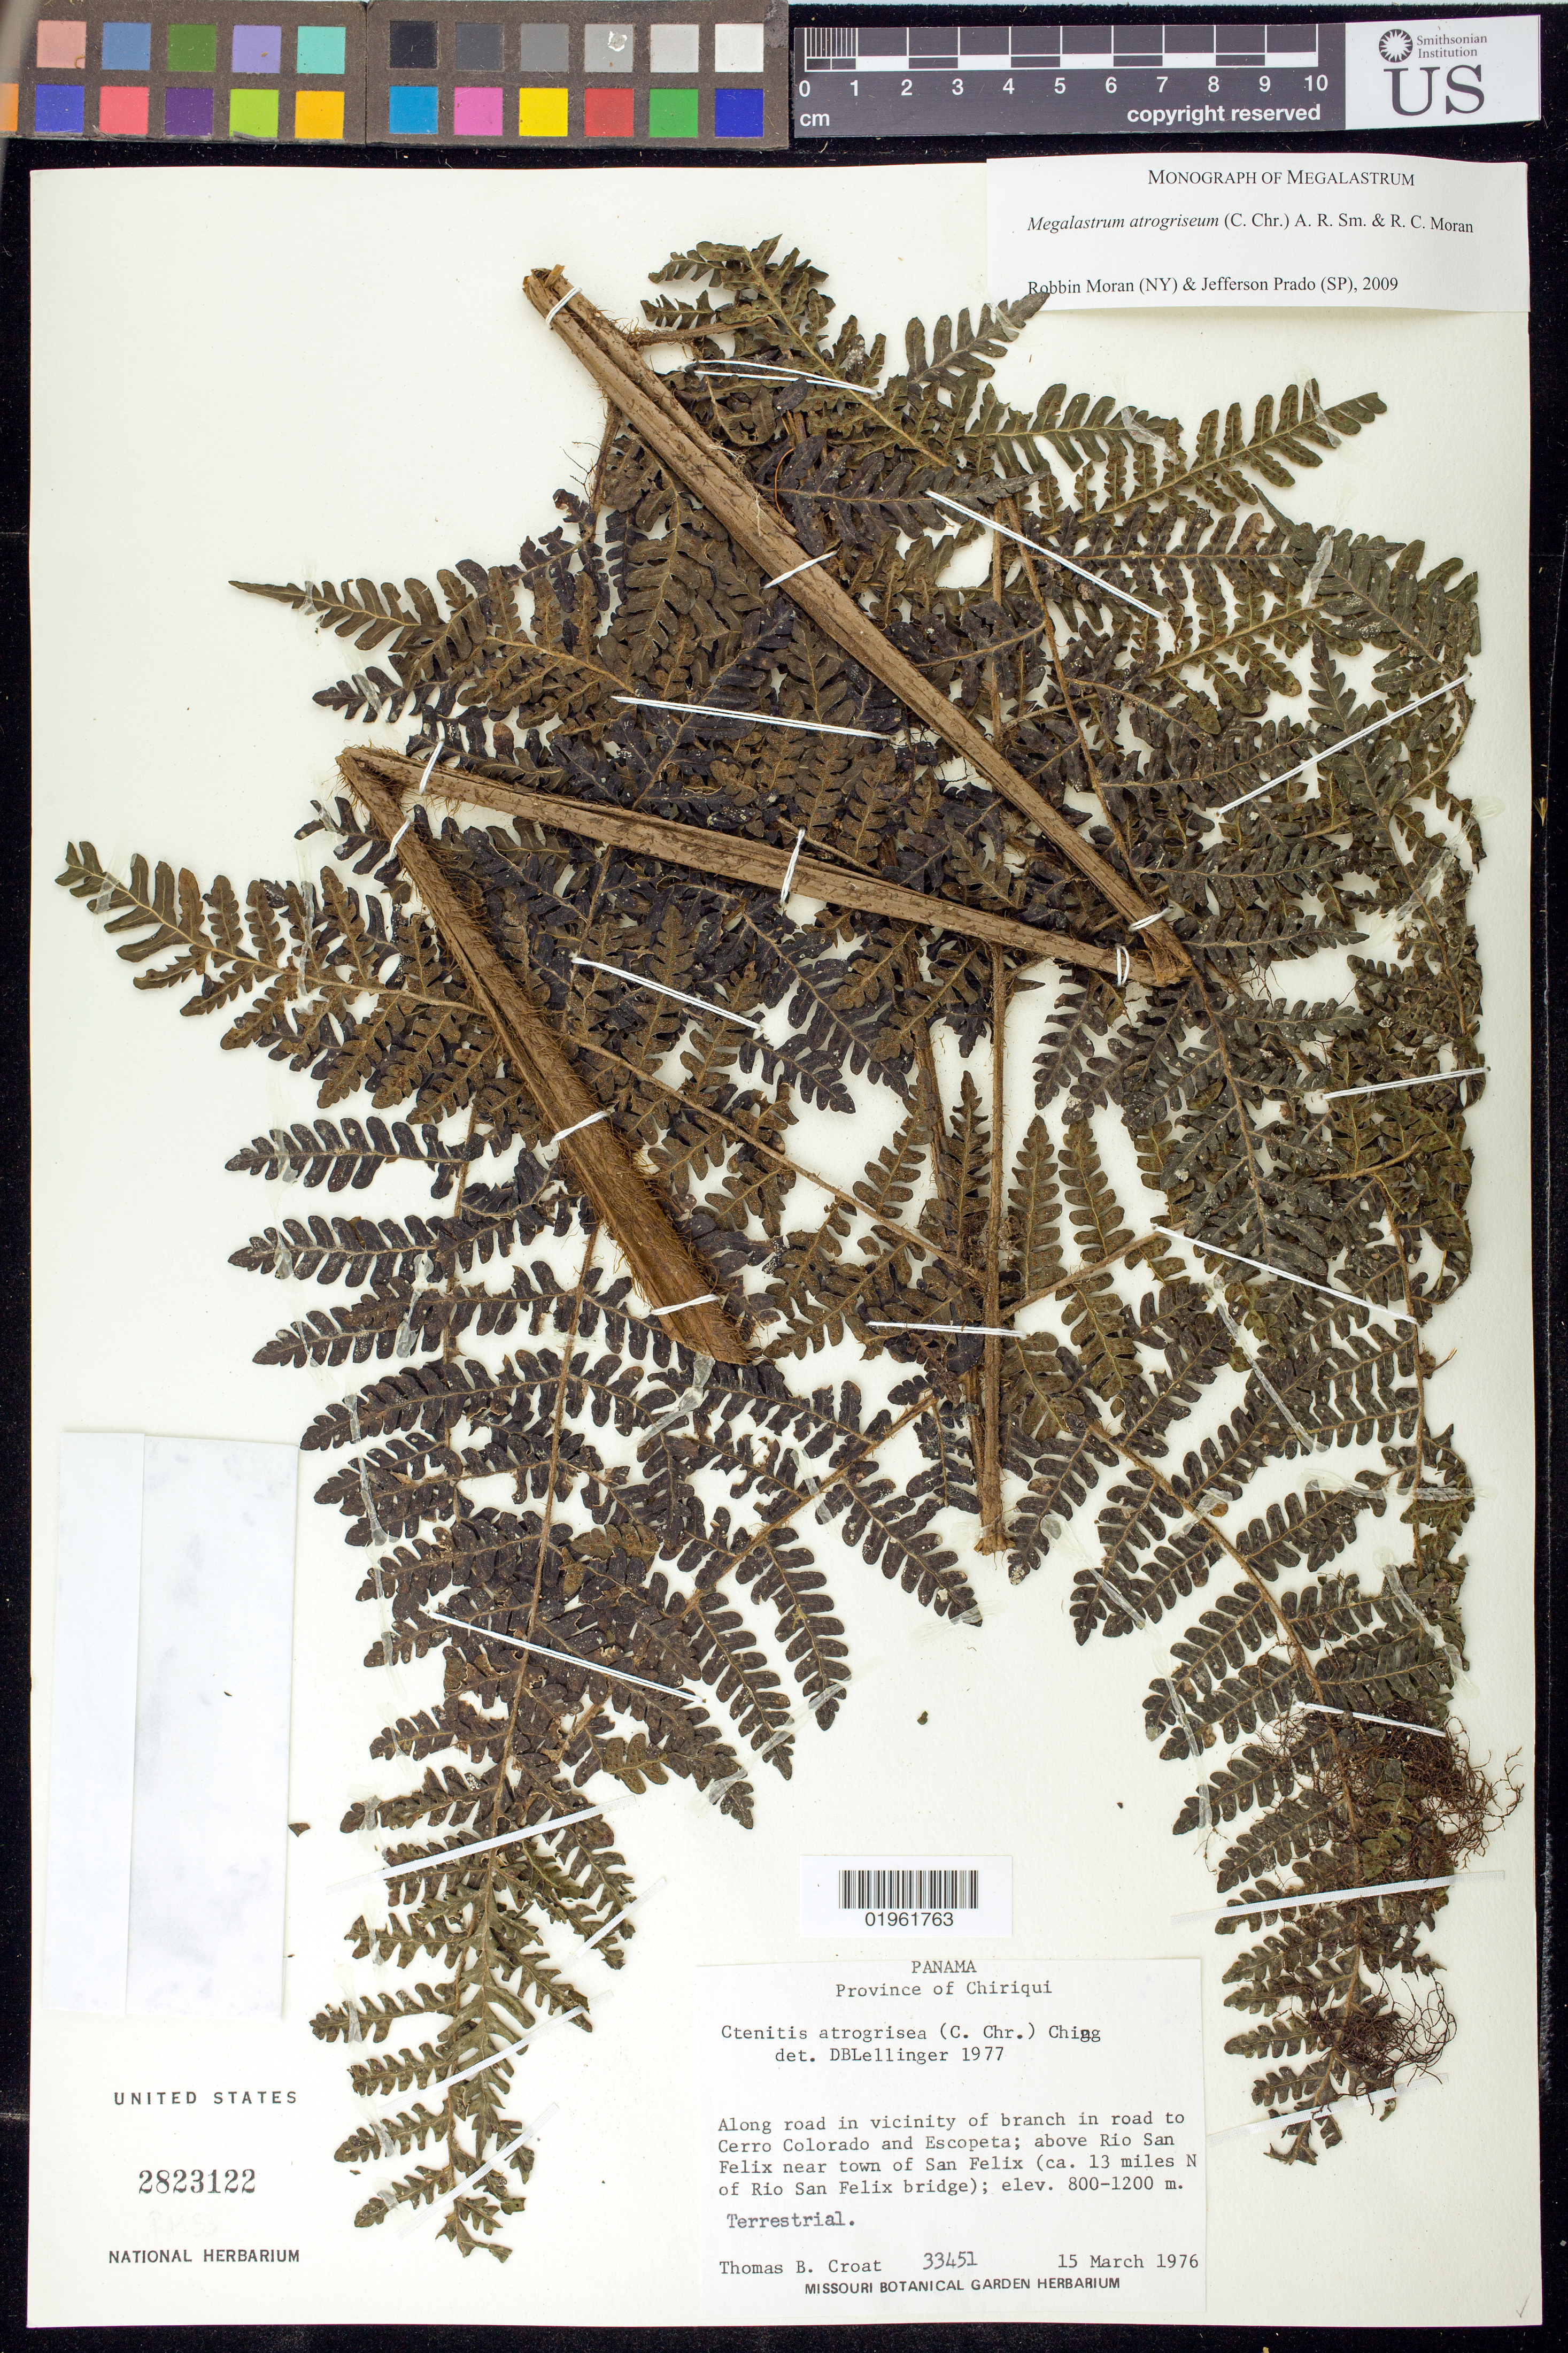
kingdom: Plantae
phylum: Tracheophyta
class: Polypodiopsida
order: Polypodiales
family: Dryopteridaceae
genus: Megalastrum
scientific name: Megalastrum atrogriseum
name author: (C. Chr.) A.R. Sm. & R.C. Moran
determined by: Moran, R. C.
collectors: T. B. Croat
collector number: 33451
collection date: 1976-03-15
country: Panama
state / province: Chiriqui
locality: Along road in vicinity of branch in road to Cerro Colorado and Escopeta; above Rio San Felix near town of San Felix (ca. 13 miles N of Rio San Felix bridge)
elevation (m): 800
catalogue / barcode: US 2823122